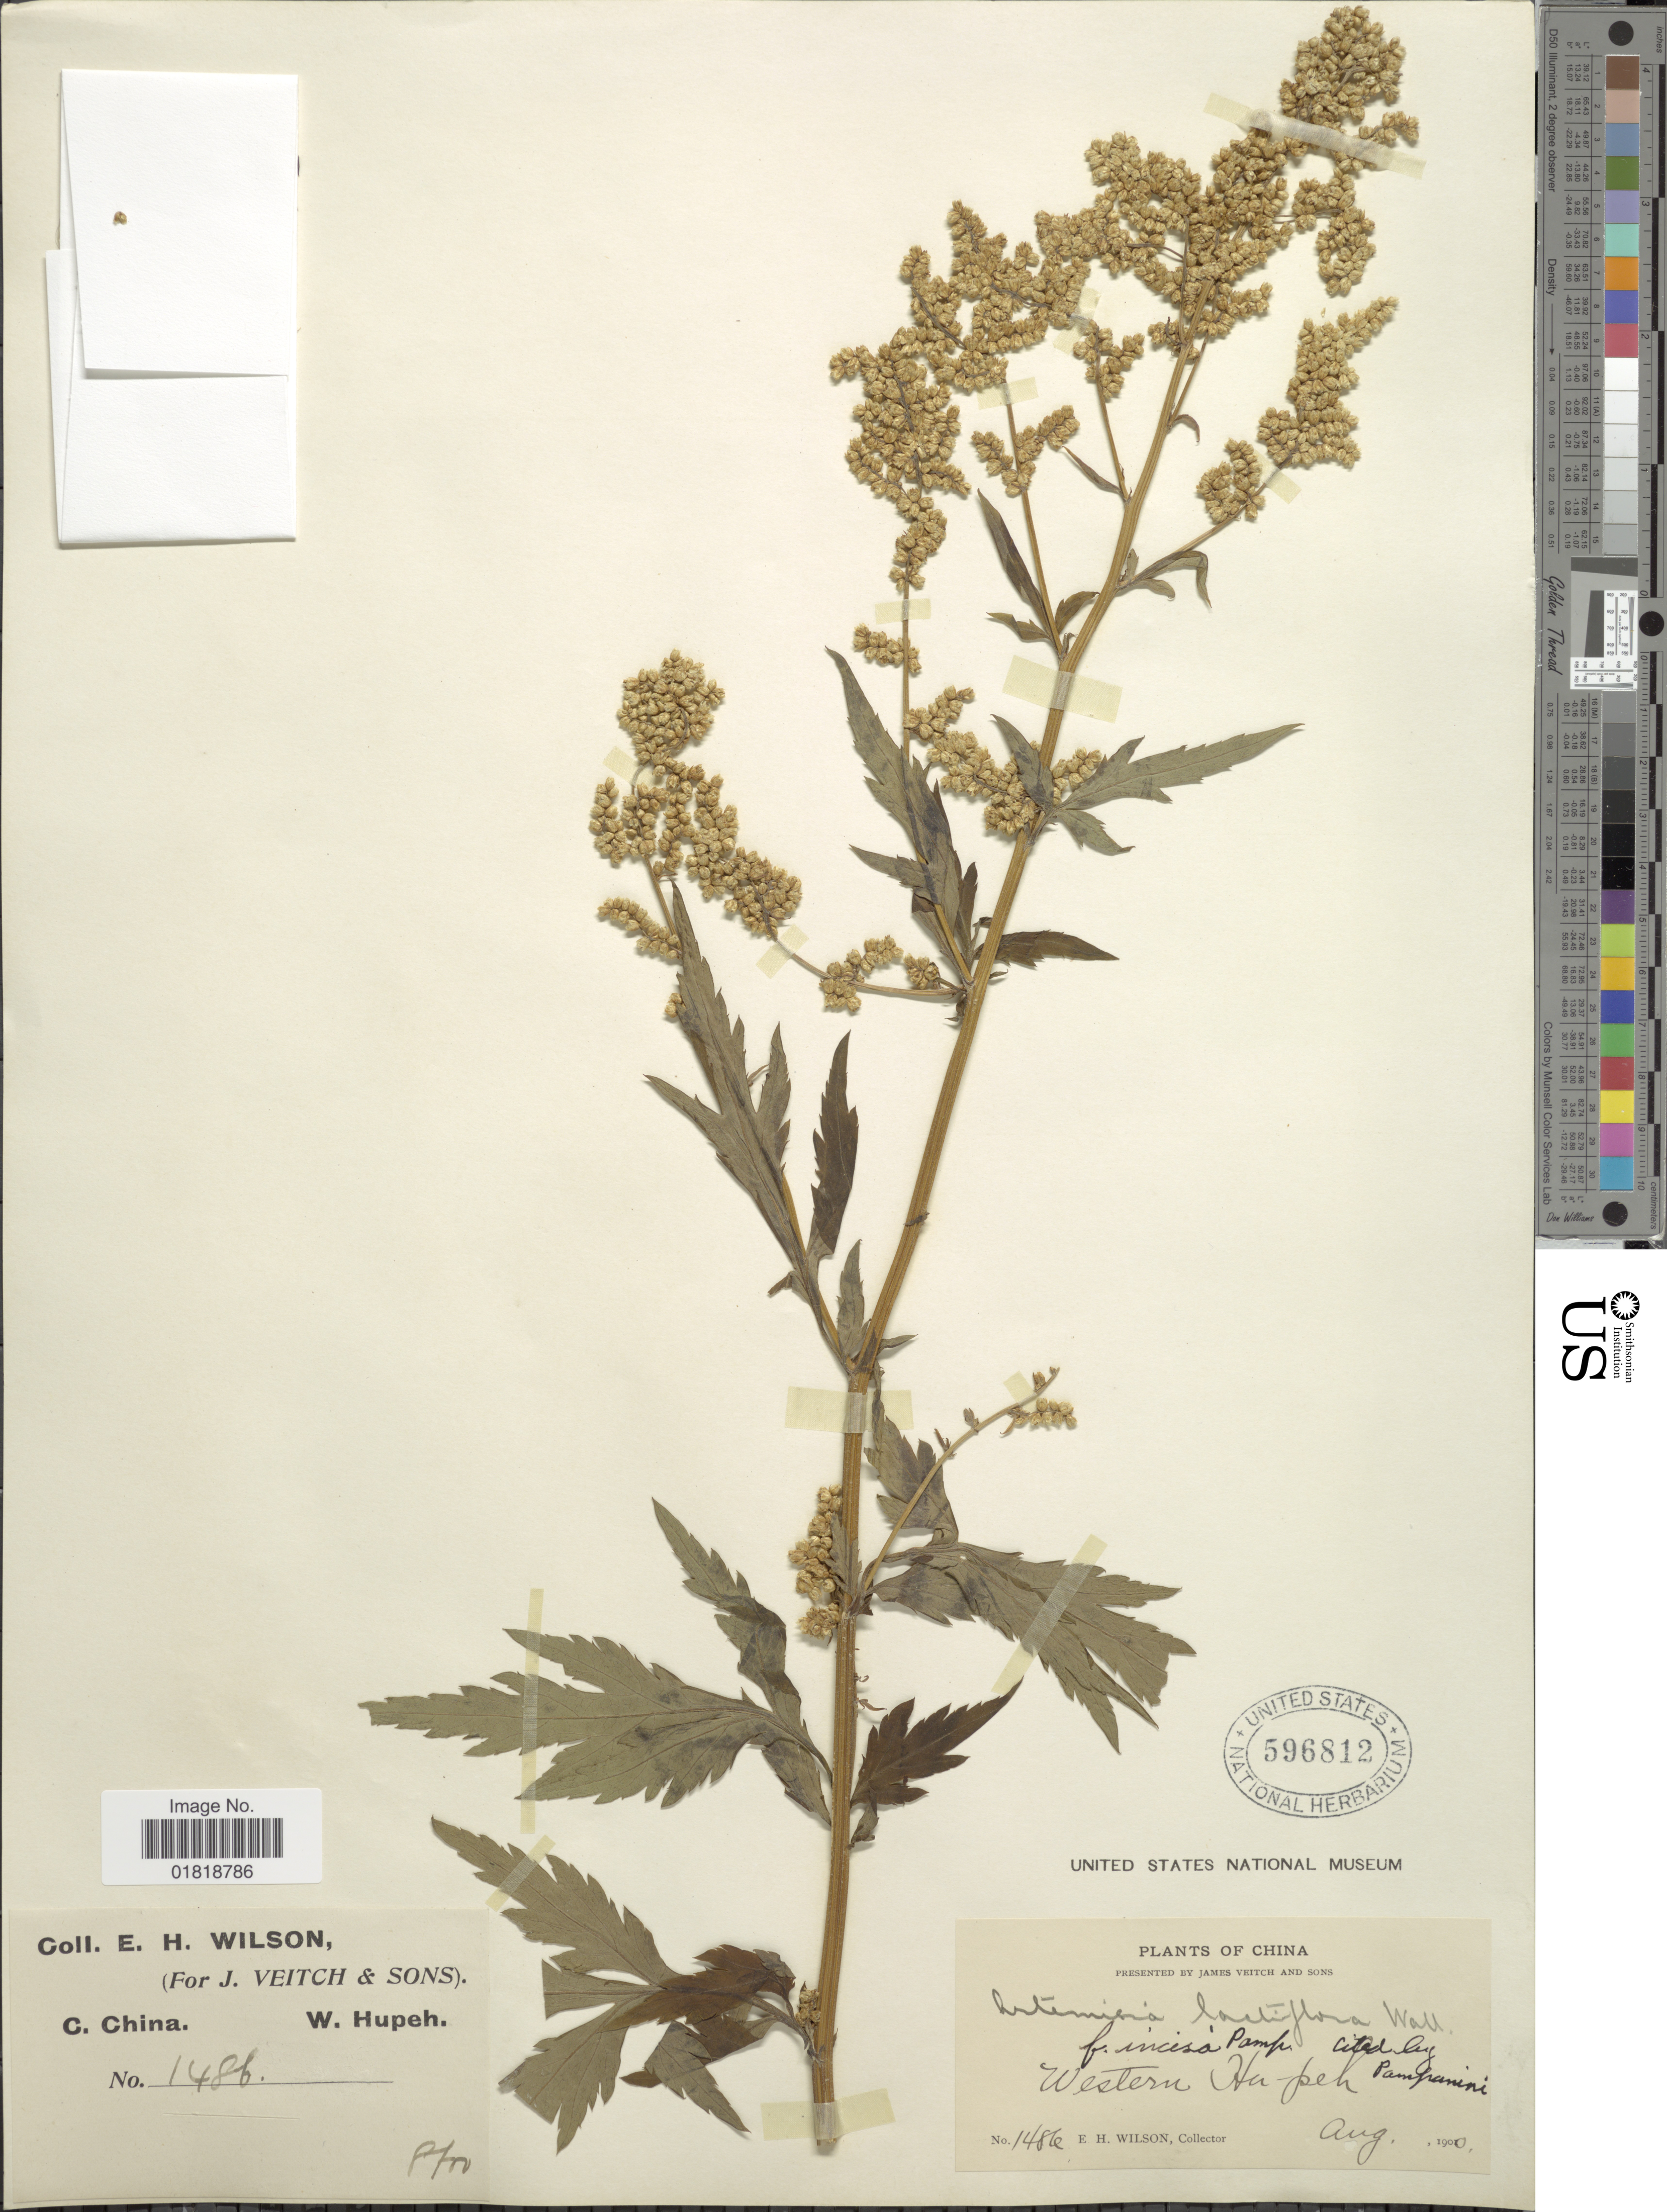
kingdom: Plantae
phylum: Tracheophyta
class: Magnoliopsida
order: Asterales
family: Asteraceae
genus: Artemisia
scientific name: Artemisia lactiflora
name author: Wall. ex DC.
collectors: E. Wilson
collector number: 1486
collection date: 1910-08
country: China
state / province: Hubei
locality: Western Hu-peh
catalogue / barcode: US 596812